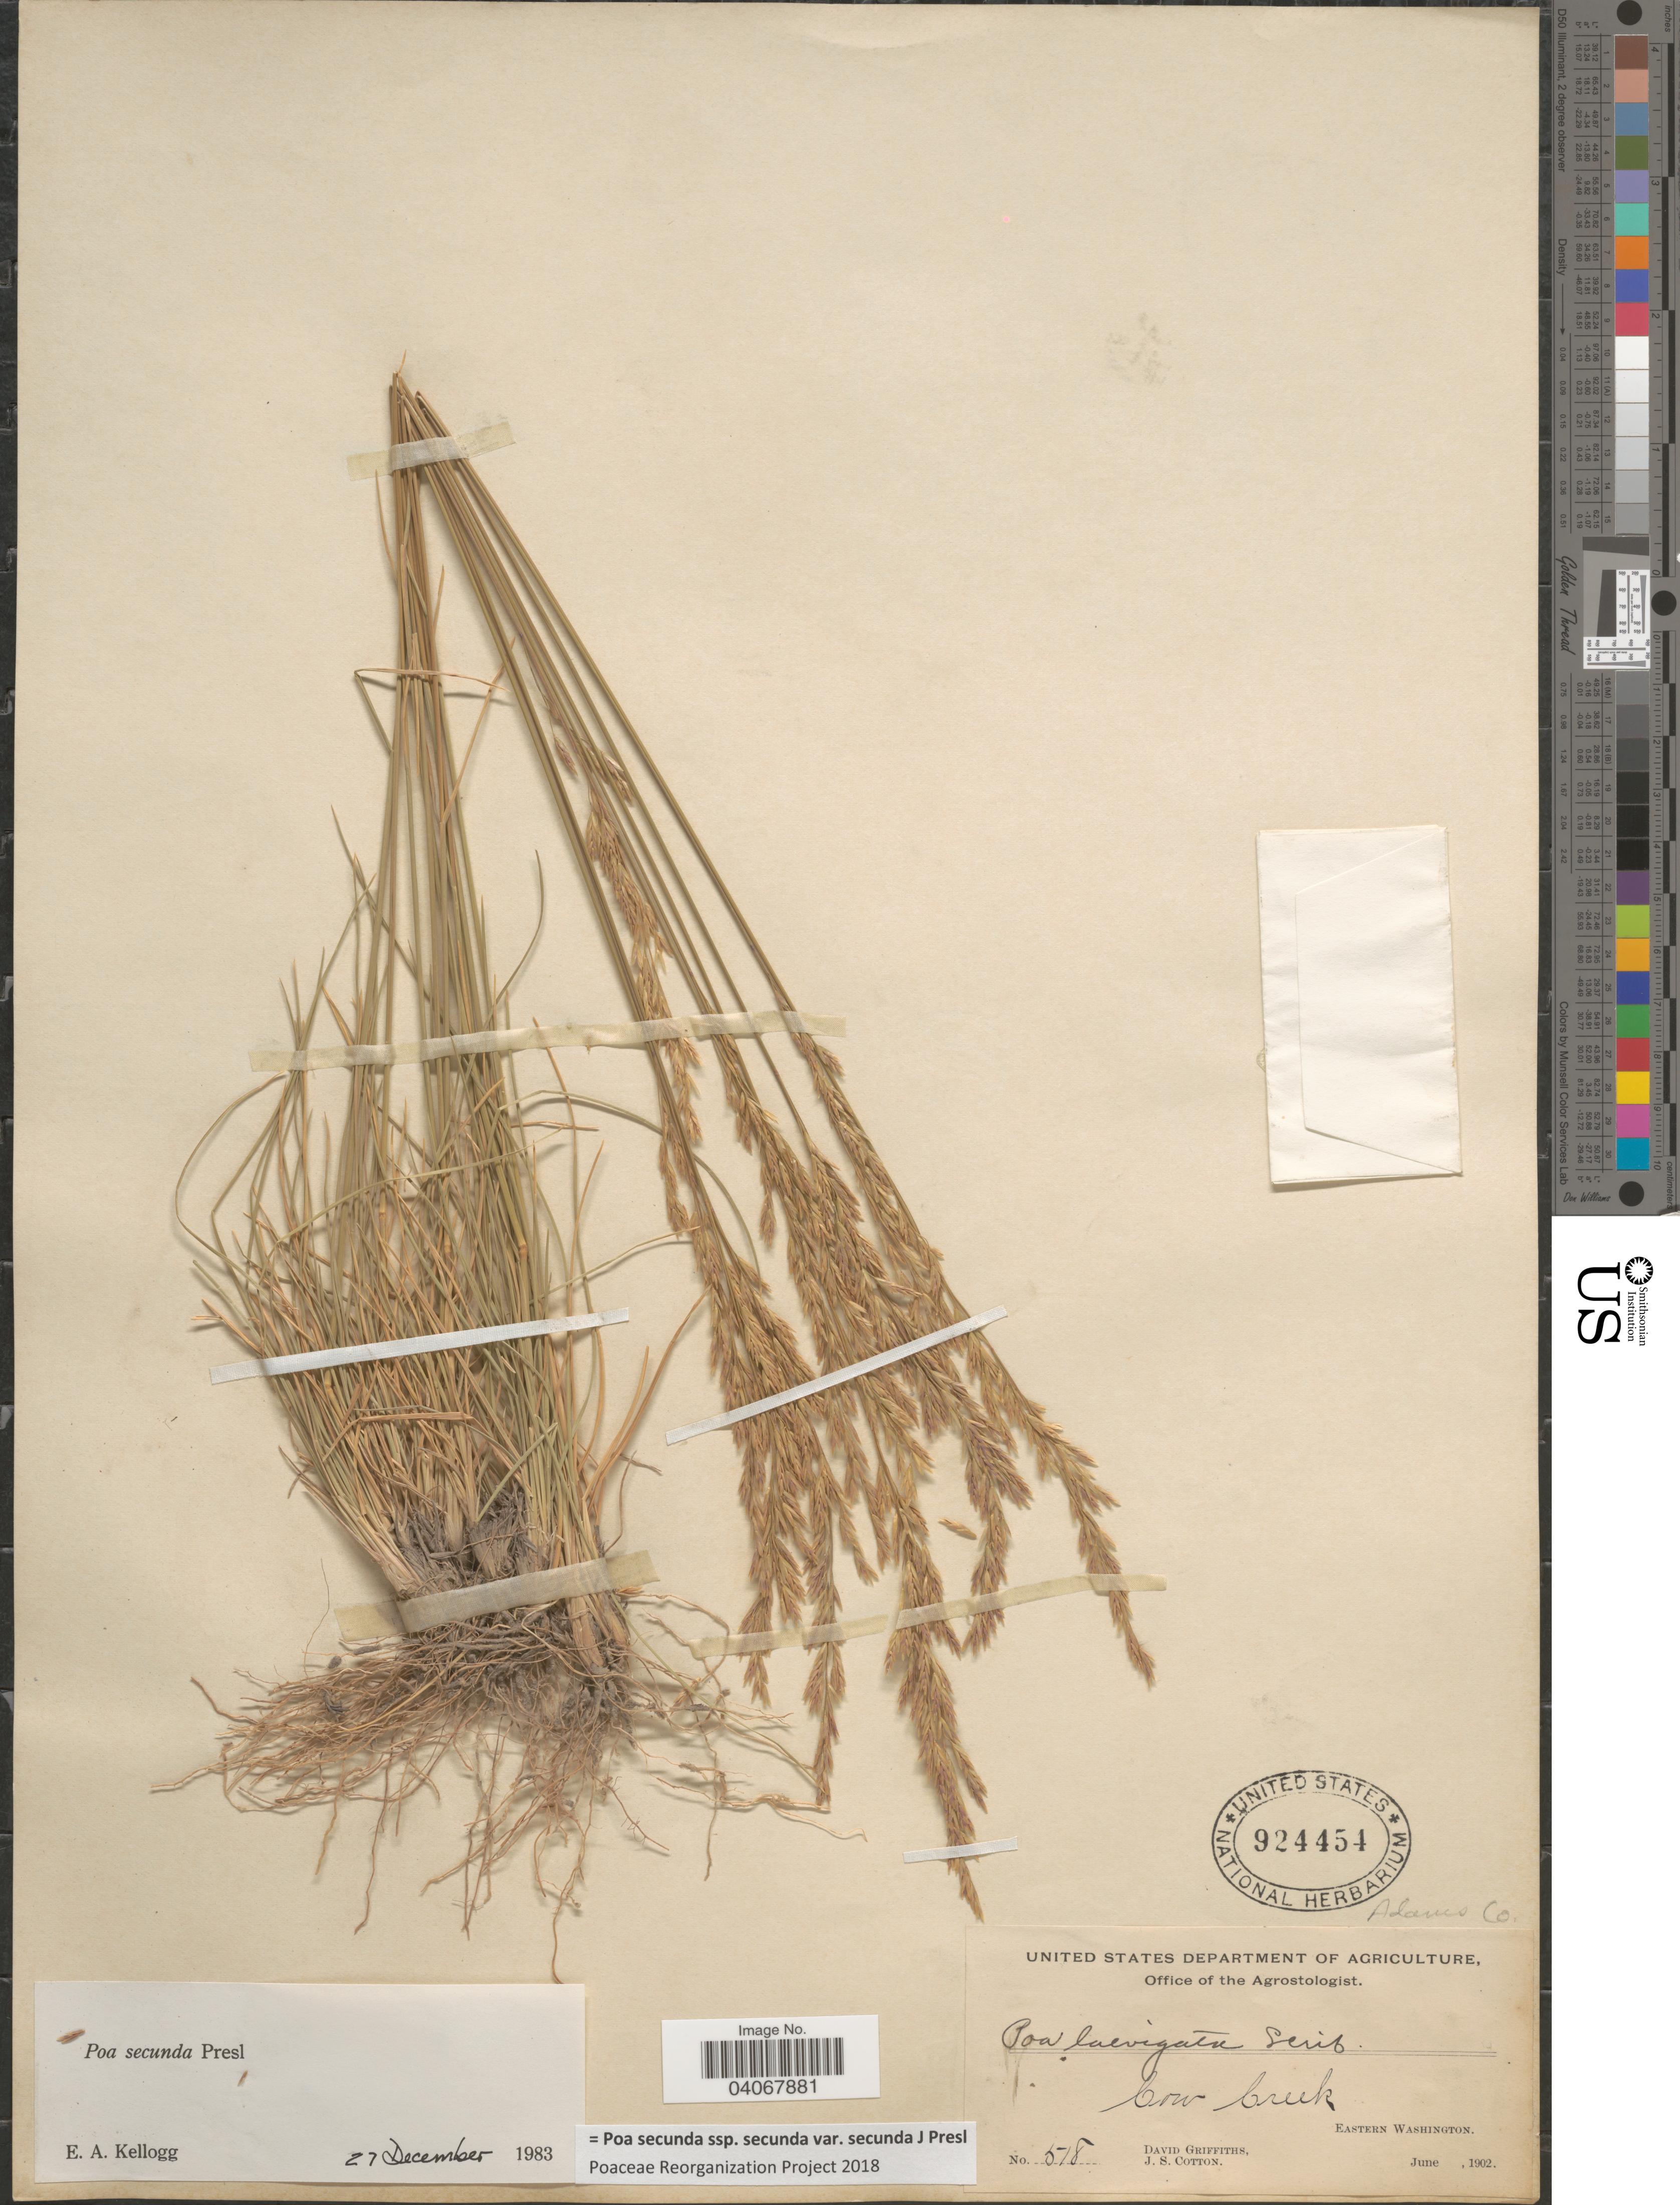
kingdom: Plantae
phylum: Tracheophyta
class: Liliopsida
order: Poales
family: Poaceae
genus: Poa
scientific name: Poa secunda subsp. secunda var. secunda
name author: J. Presl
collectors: D. Griffiths & J. S. Cotton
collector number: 518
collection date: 1902-06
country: United States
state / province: Washington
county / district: Adams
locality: Cow Creek. Adams Co. Eastern Washington.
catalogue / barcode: US 924454